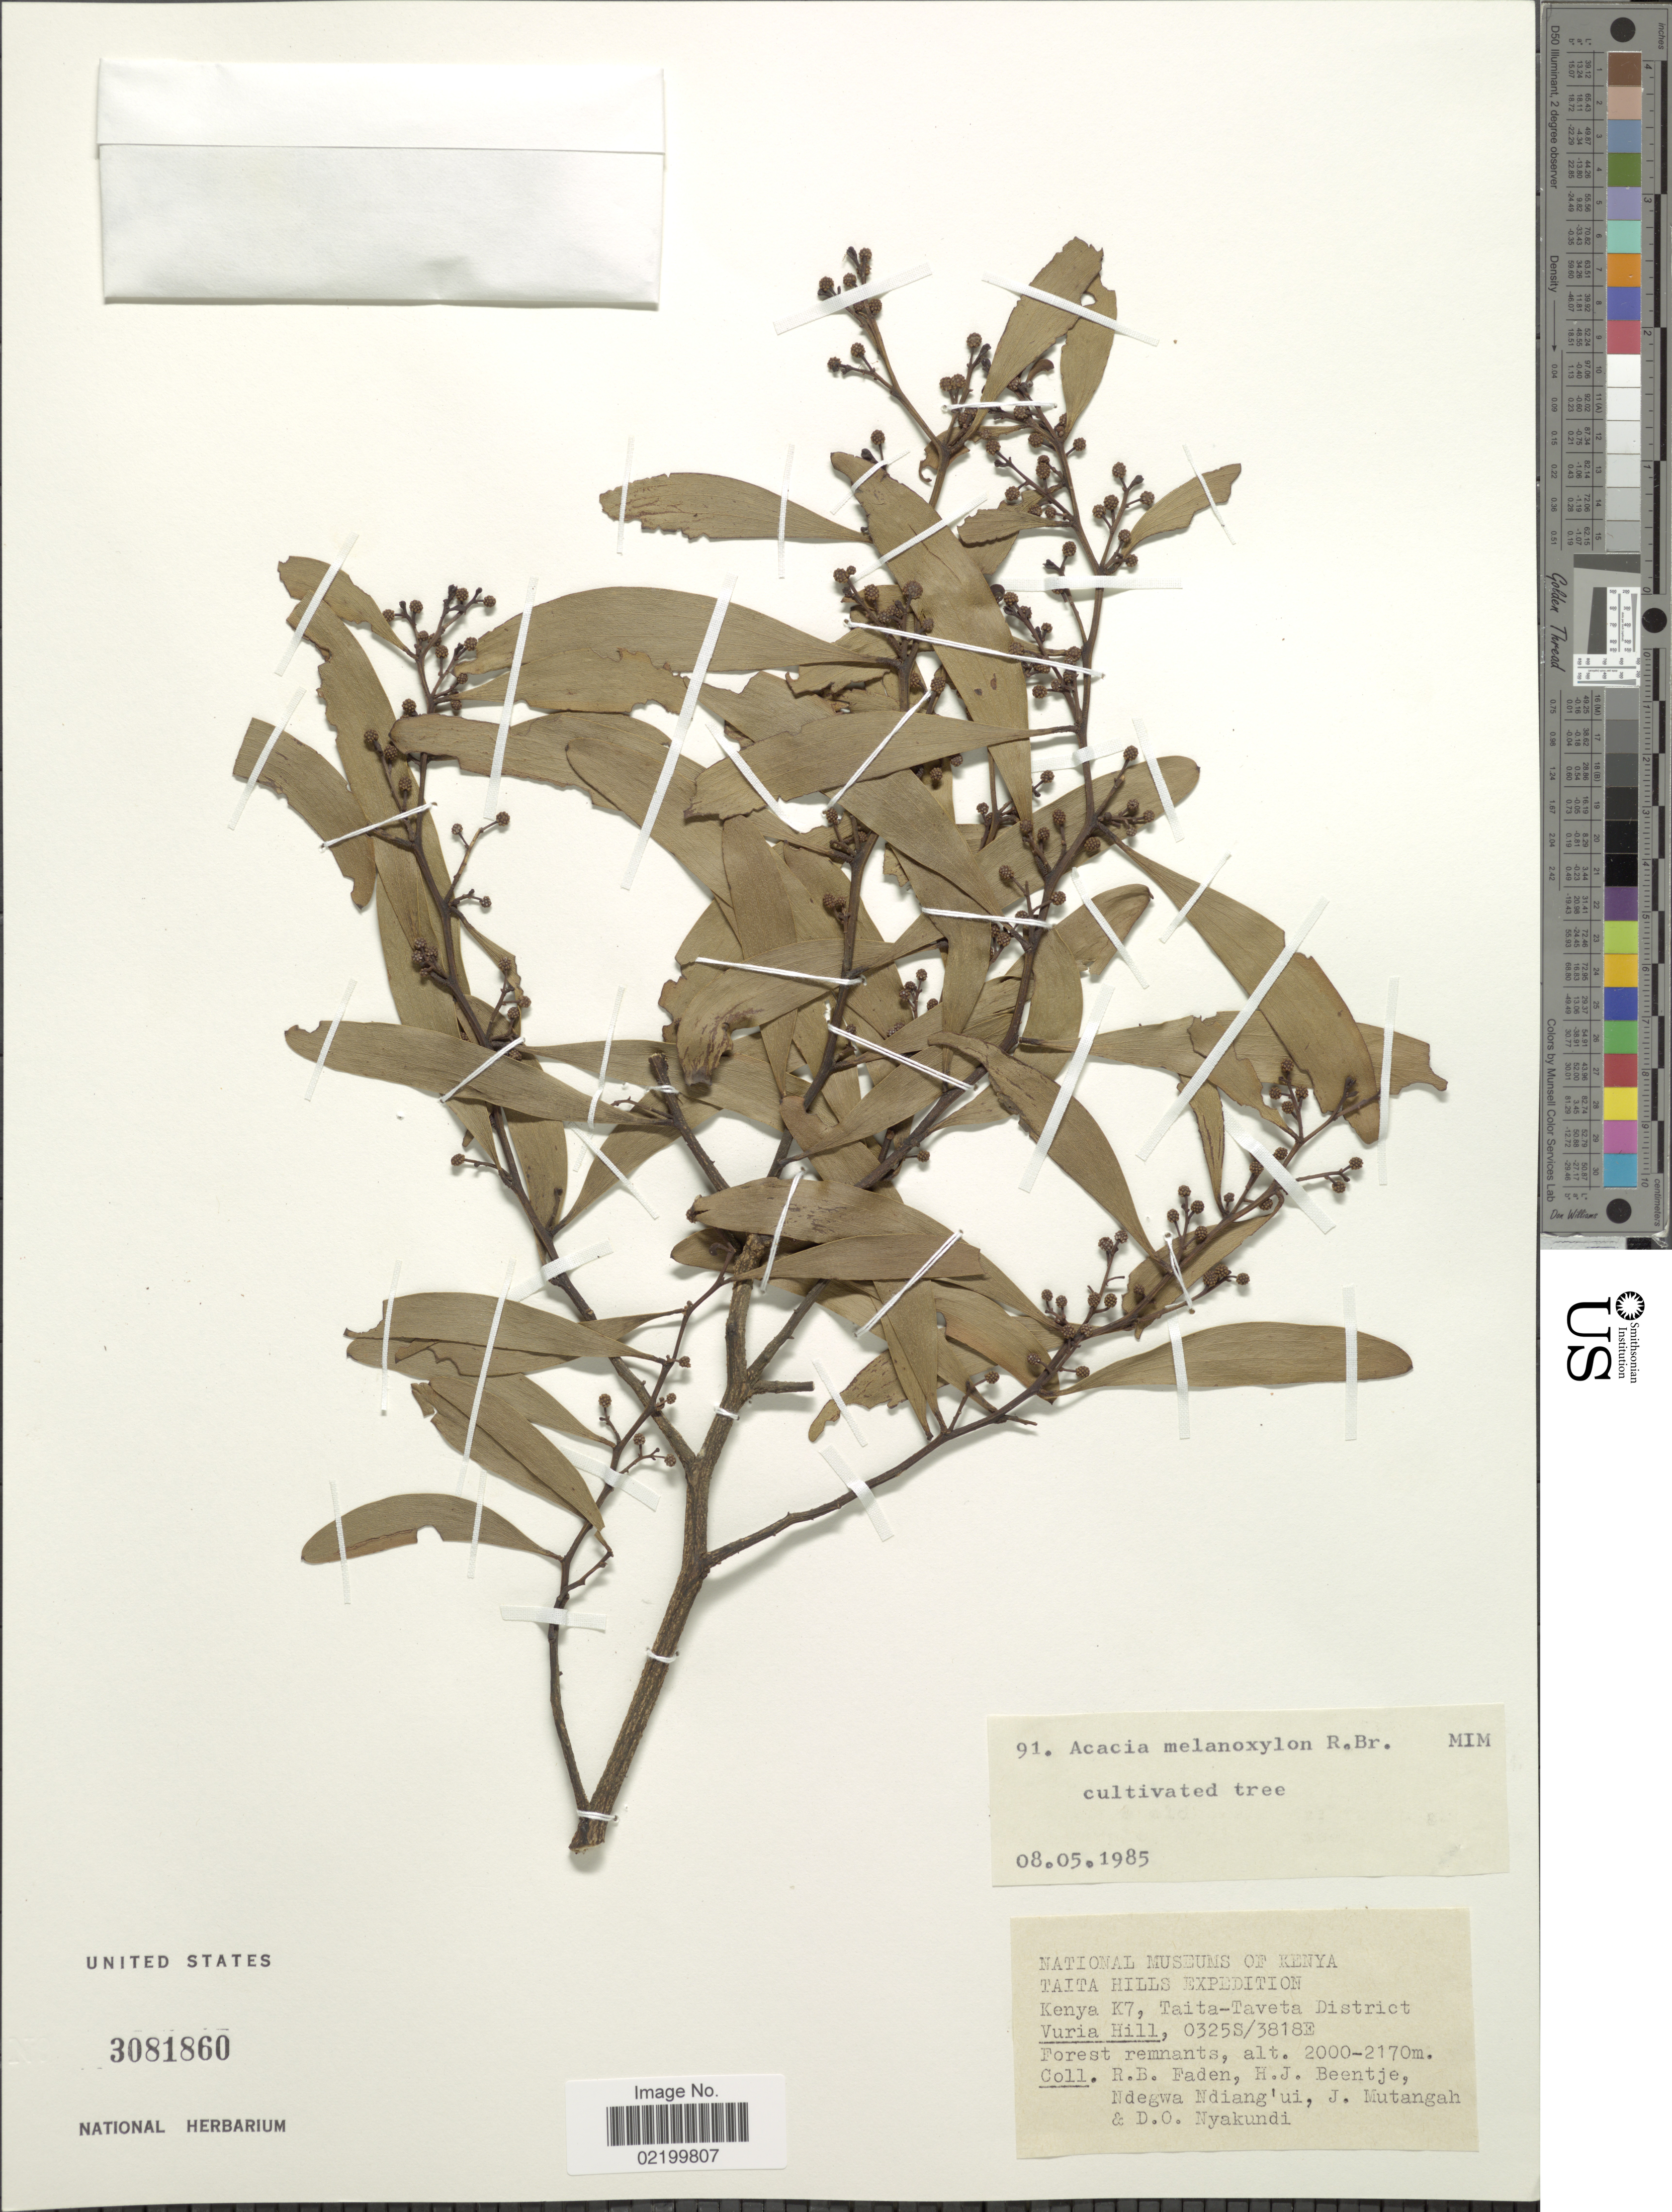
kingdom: Plantae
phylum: Tracheophyta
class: Magnoliopsida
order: Fabales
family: Fabaceae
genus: Acacia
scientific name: Acacia melanoxylon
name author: R. Br.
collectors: R. B. Faden, H. J. Beentje, Ndegwa Ndiang'ui, J. Mutangah & D. Nyakundi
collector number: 91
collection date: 1985-05-08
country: Kenya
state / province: Taita Taveta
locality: Kenya K7, Taita-Taveta District Vuria Hill.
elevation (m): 2000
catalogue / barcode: US 3081860